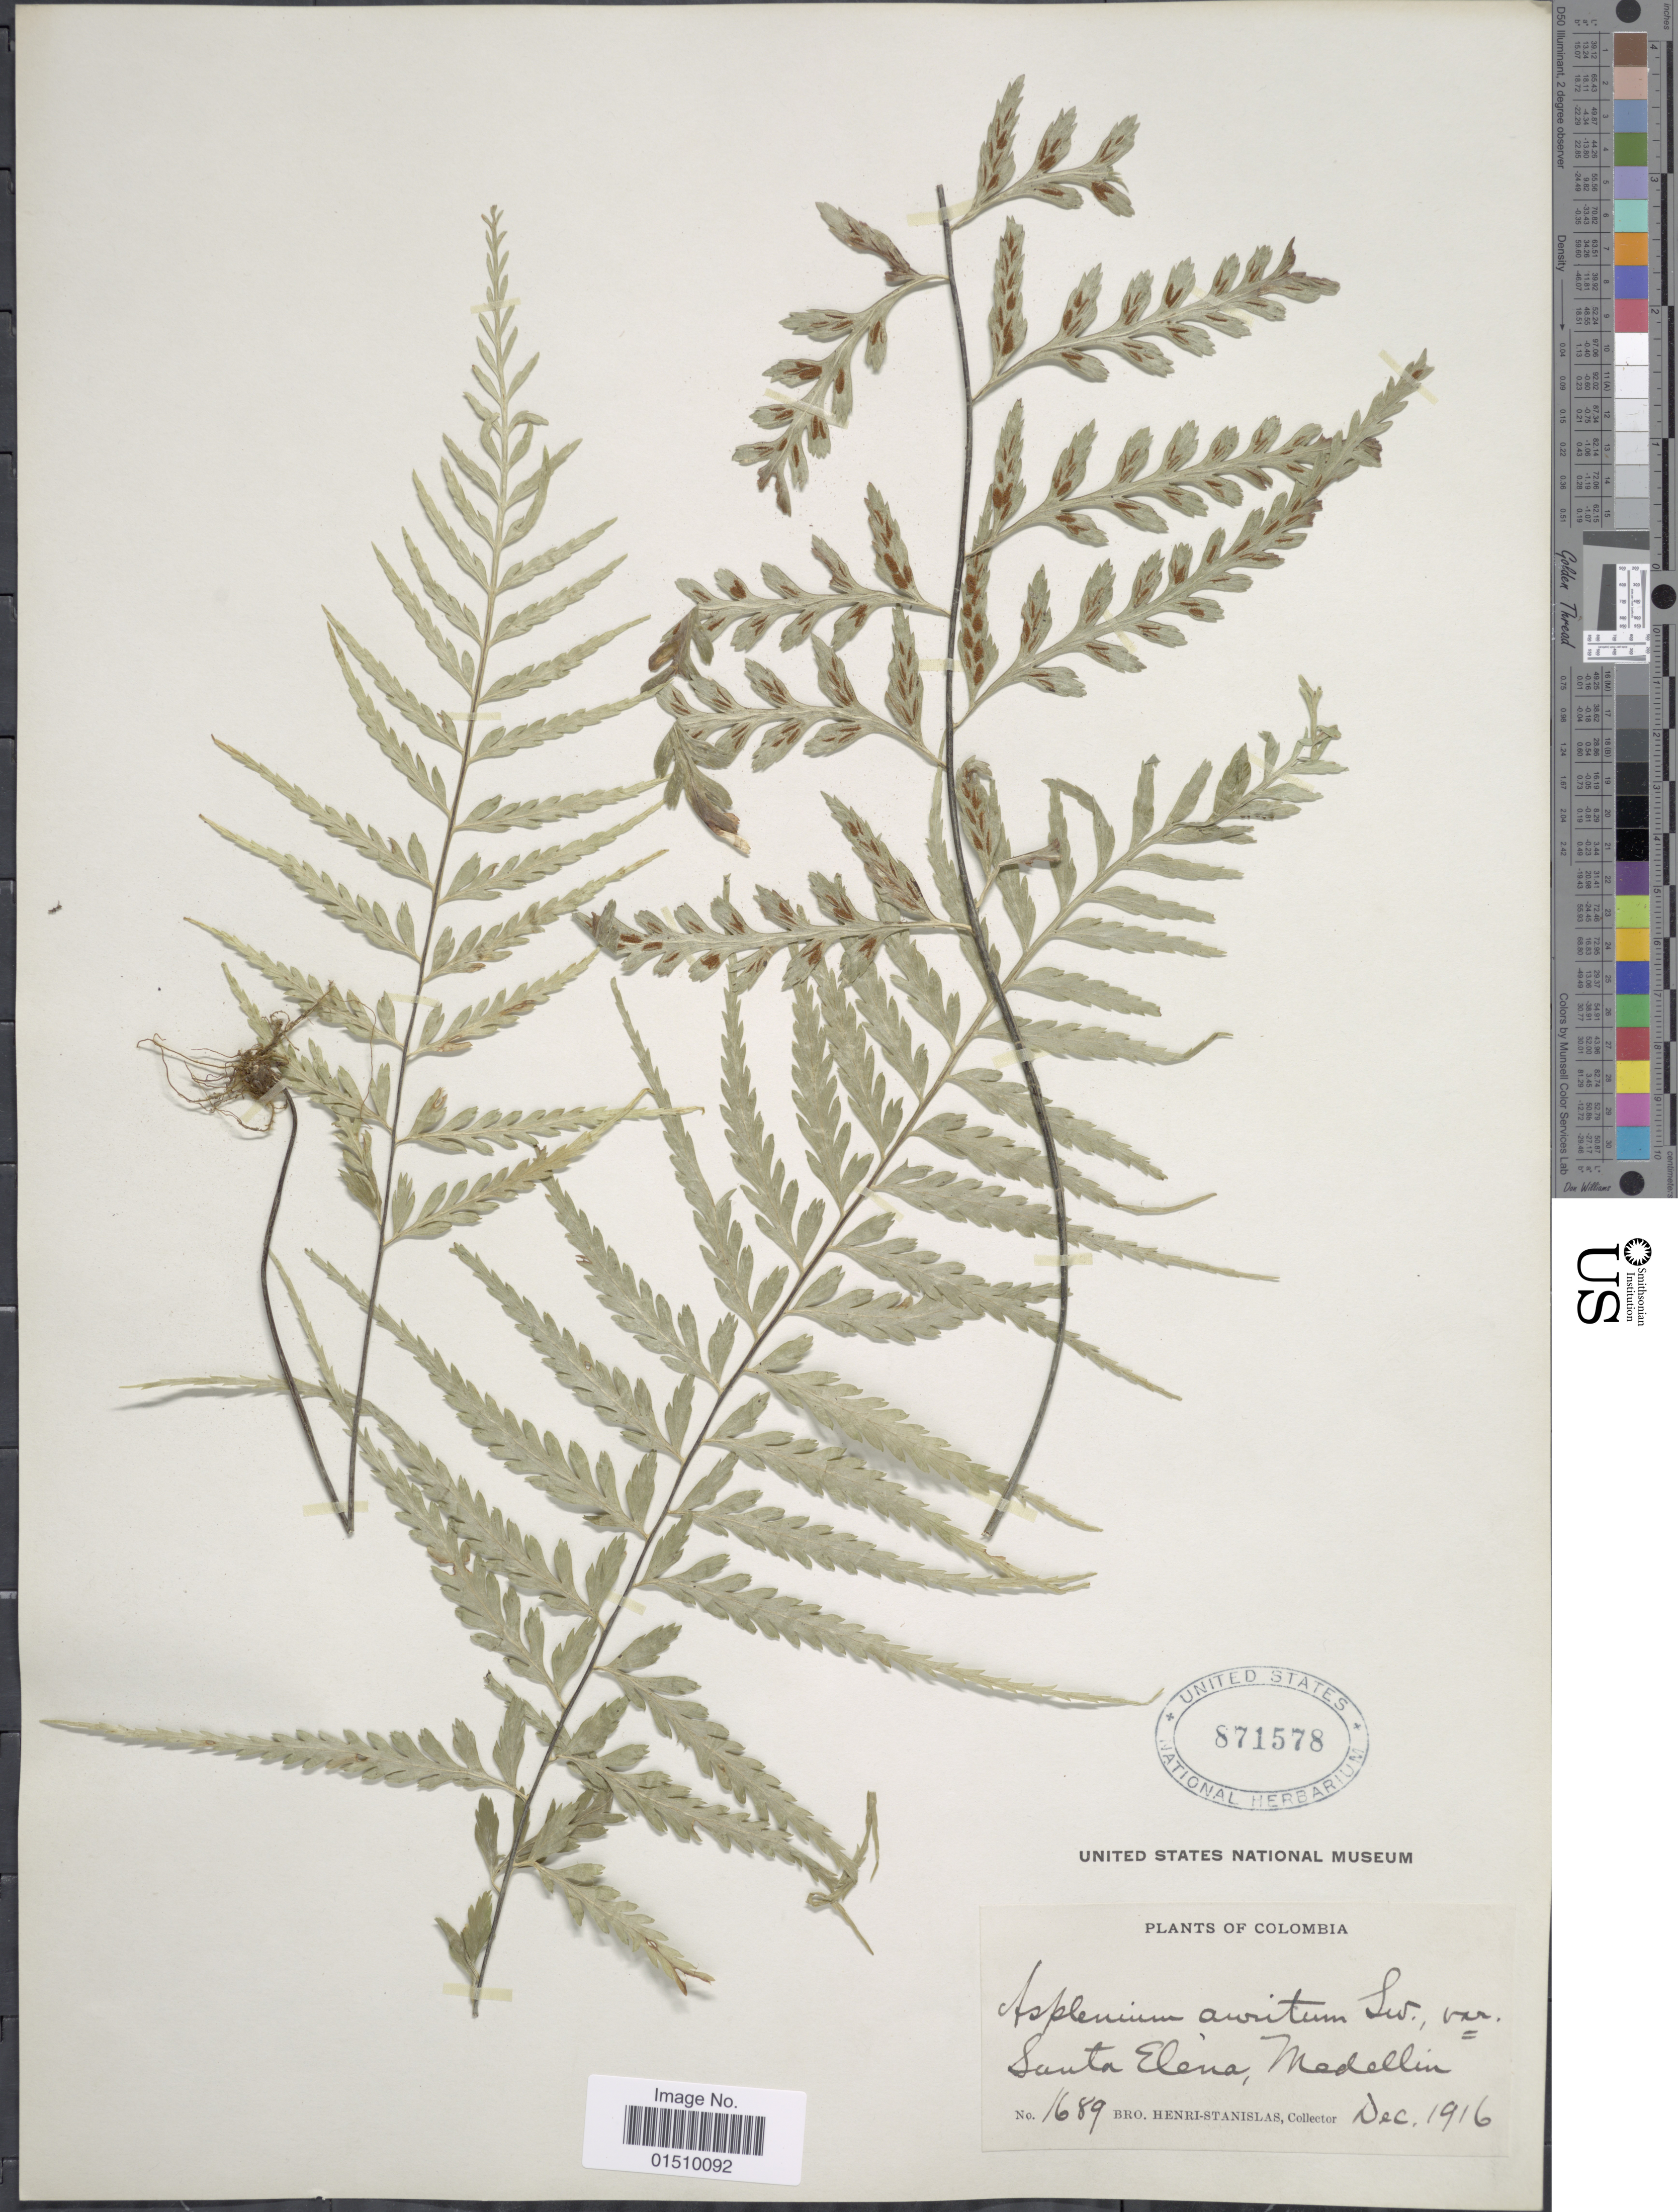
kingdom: Plantae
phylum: Tracheophyta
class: Polypodiopsida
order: Polypodiales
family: Aspleniaceae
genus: Asplenium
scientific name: Asplenium auritum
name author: Sw.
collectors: Henri-Stanislas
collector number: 1689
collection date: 1916-12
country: Colombia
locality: Colombia, Santa Elena, Madellin.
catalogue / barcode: US 871578